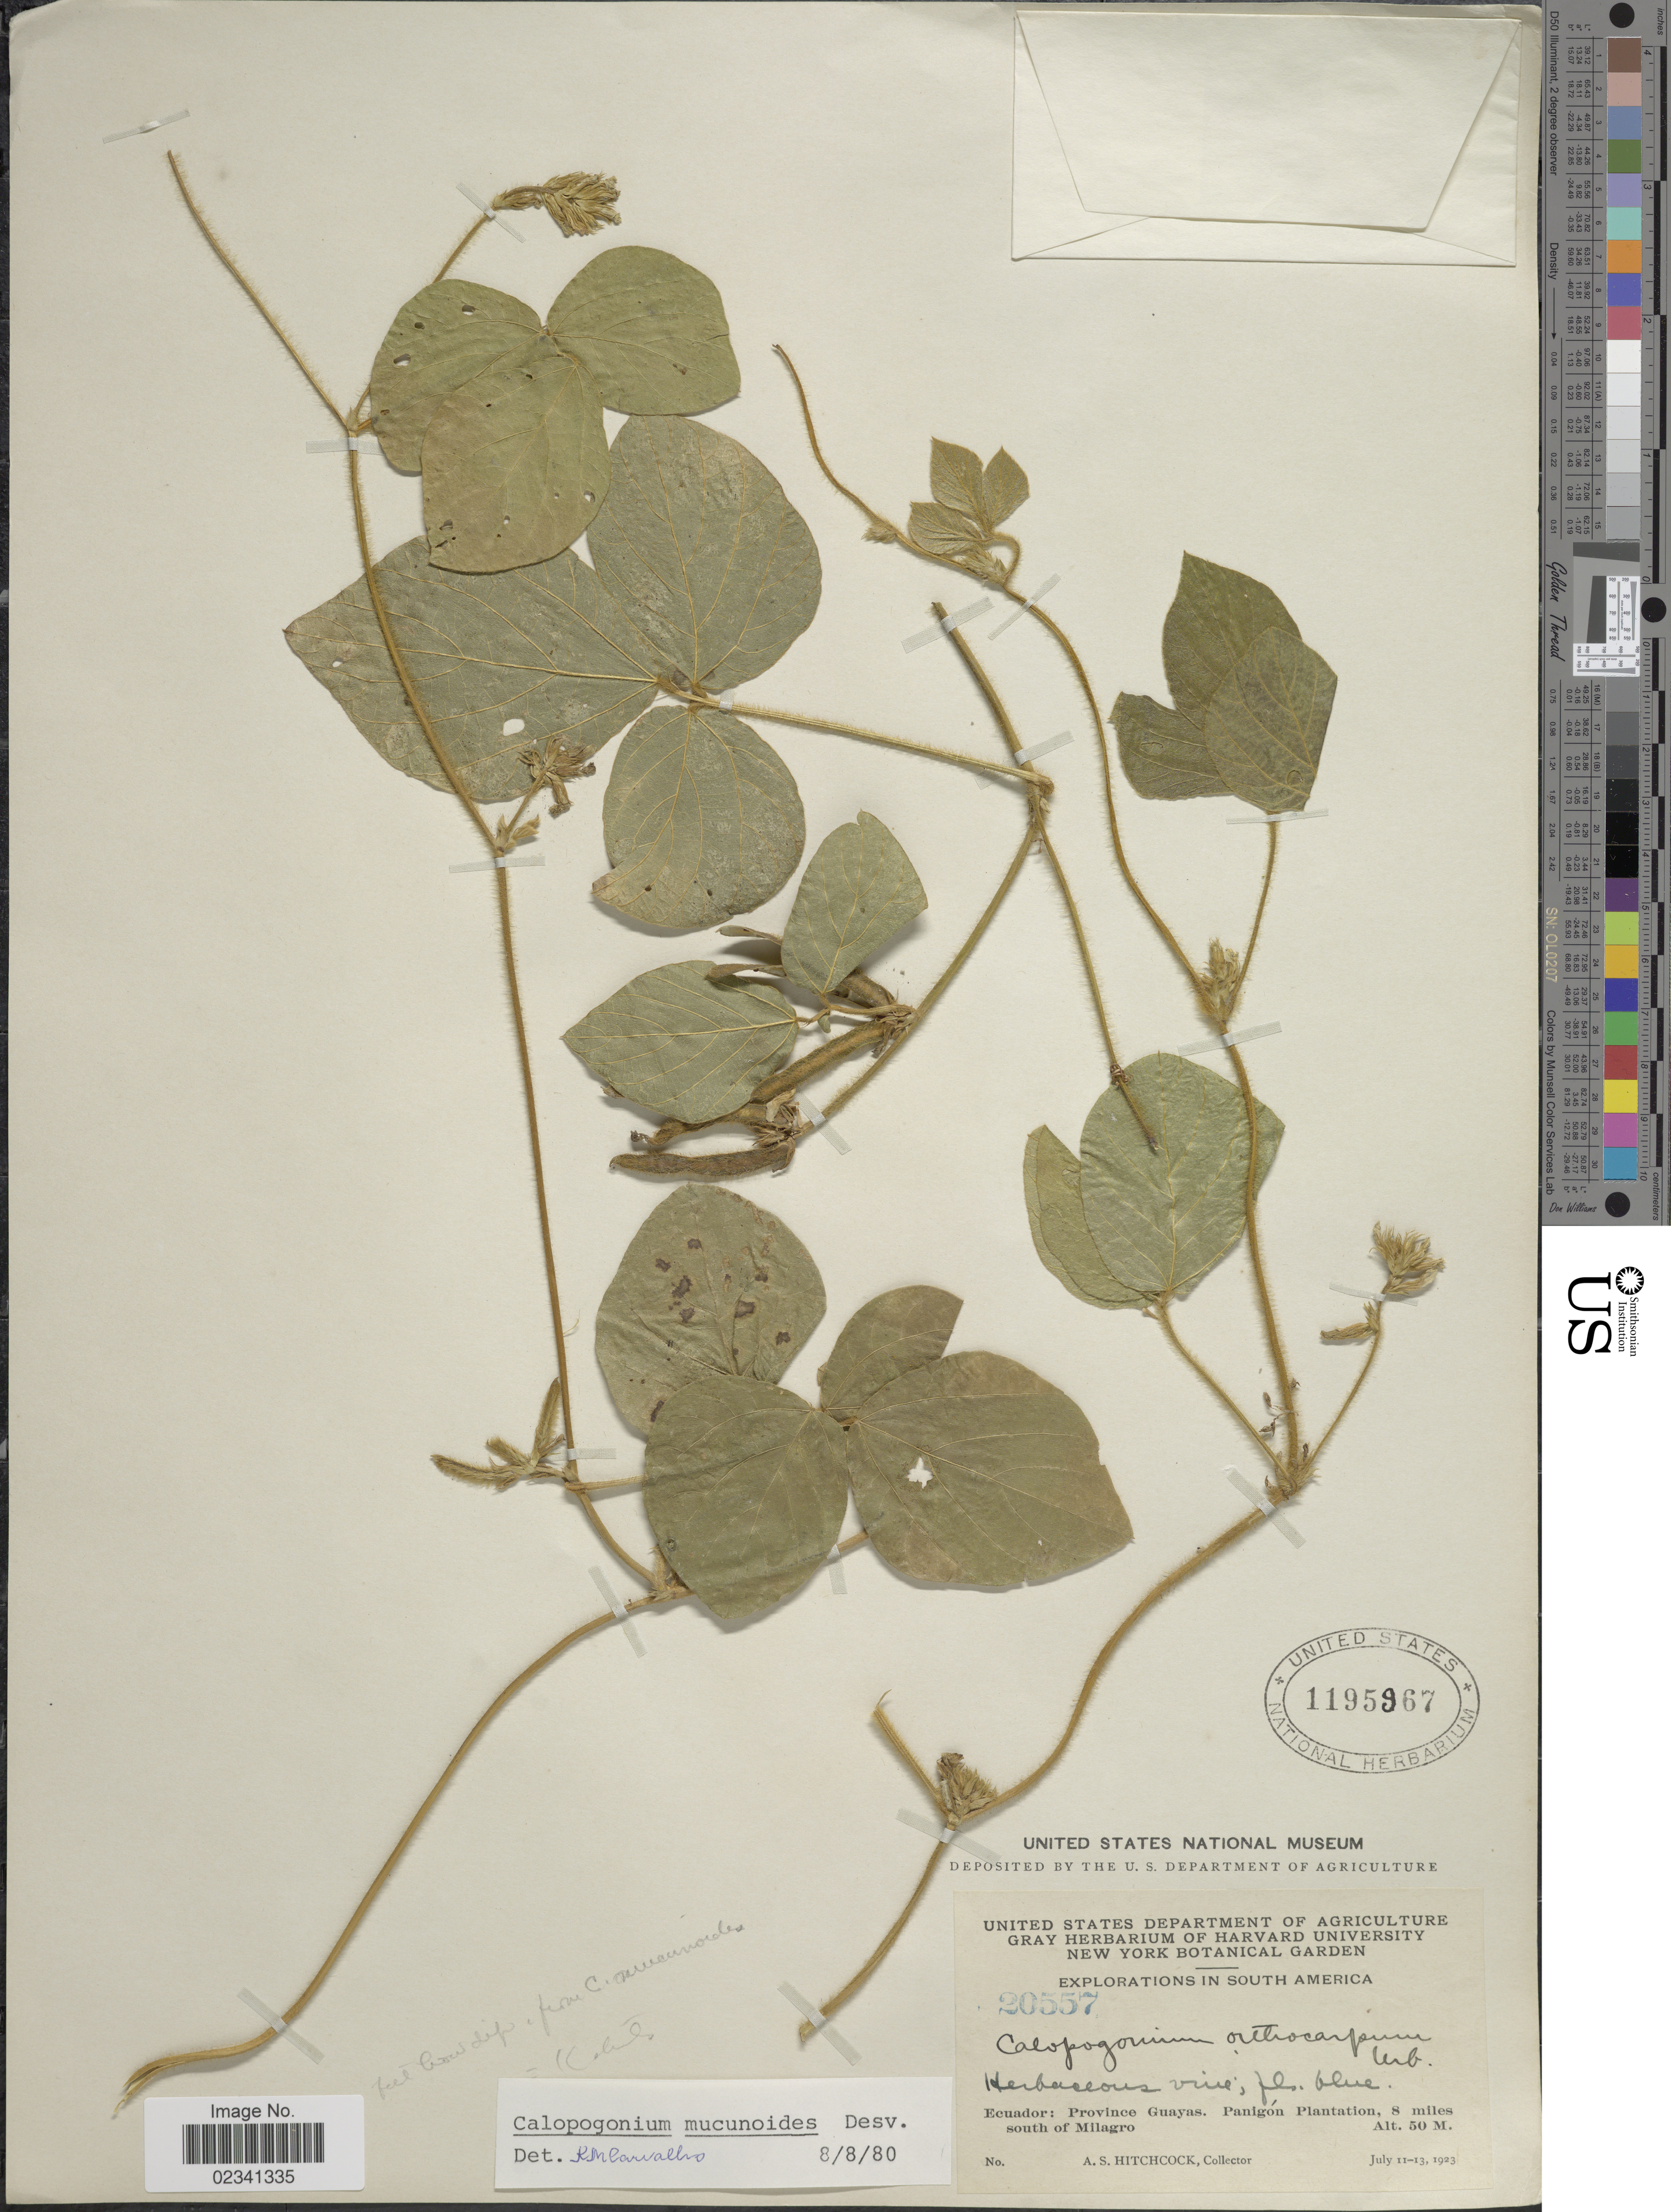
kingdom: Plantae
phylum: Tracheophyta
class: Magnoliopsida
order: Fabales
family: Fabaceae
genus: Calopogonium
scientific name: Calopogonium mucunoides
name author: Desv.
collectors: A. S. Hitchcock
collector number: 20557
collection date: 1923-07-11/1923-07-13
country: Ecuador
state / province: Guayas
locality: Panigon Plantation, 8 miles south of Milagro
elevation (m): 50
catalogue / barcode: US 1195967